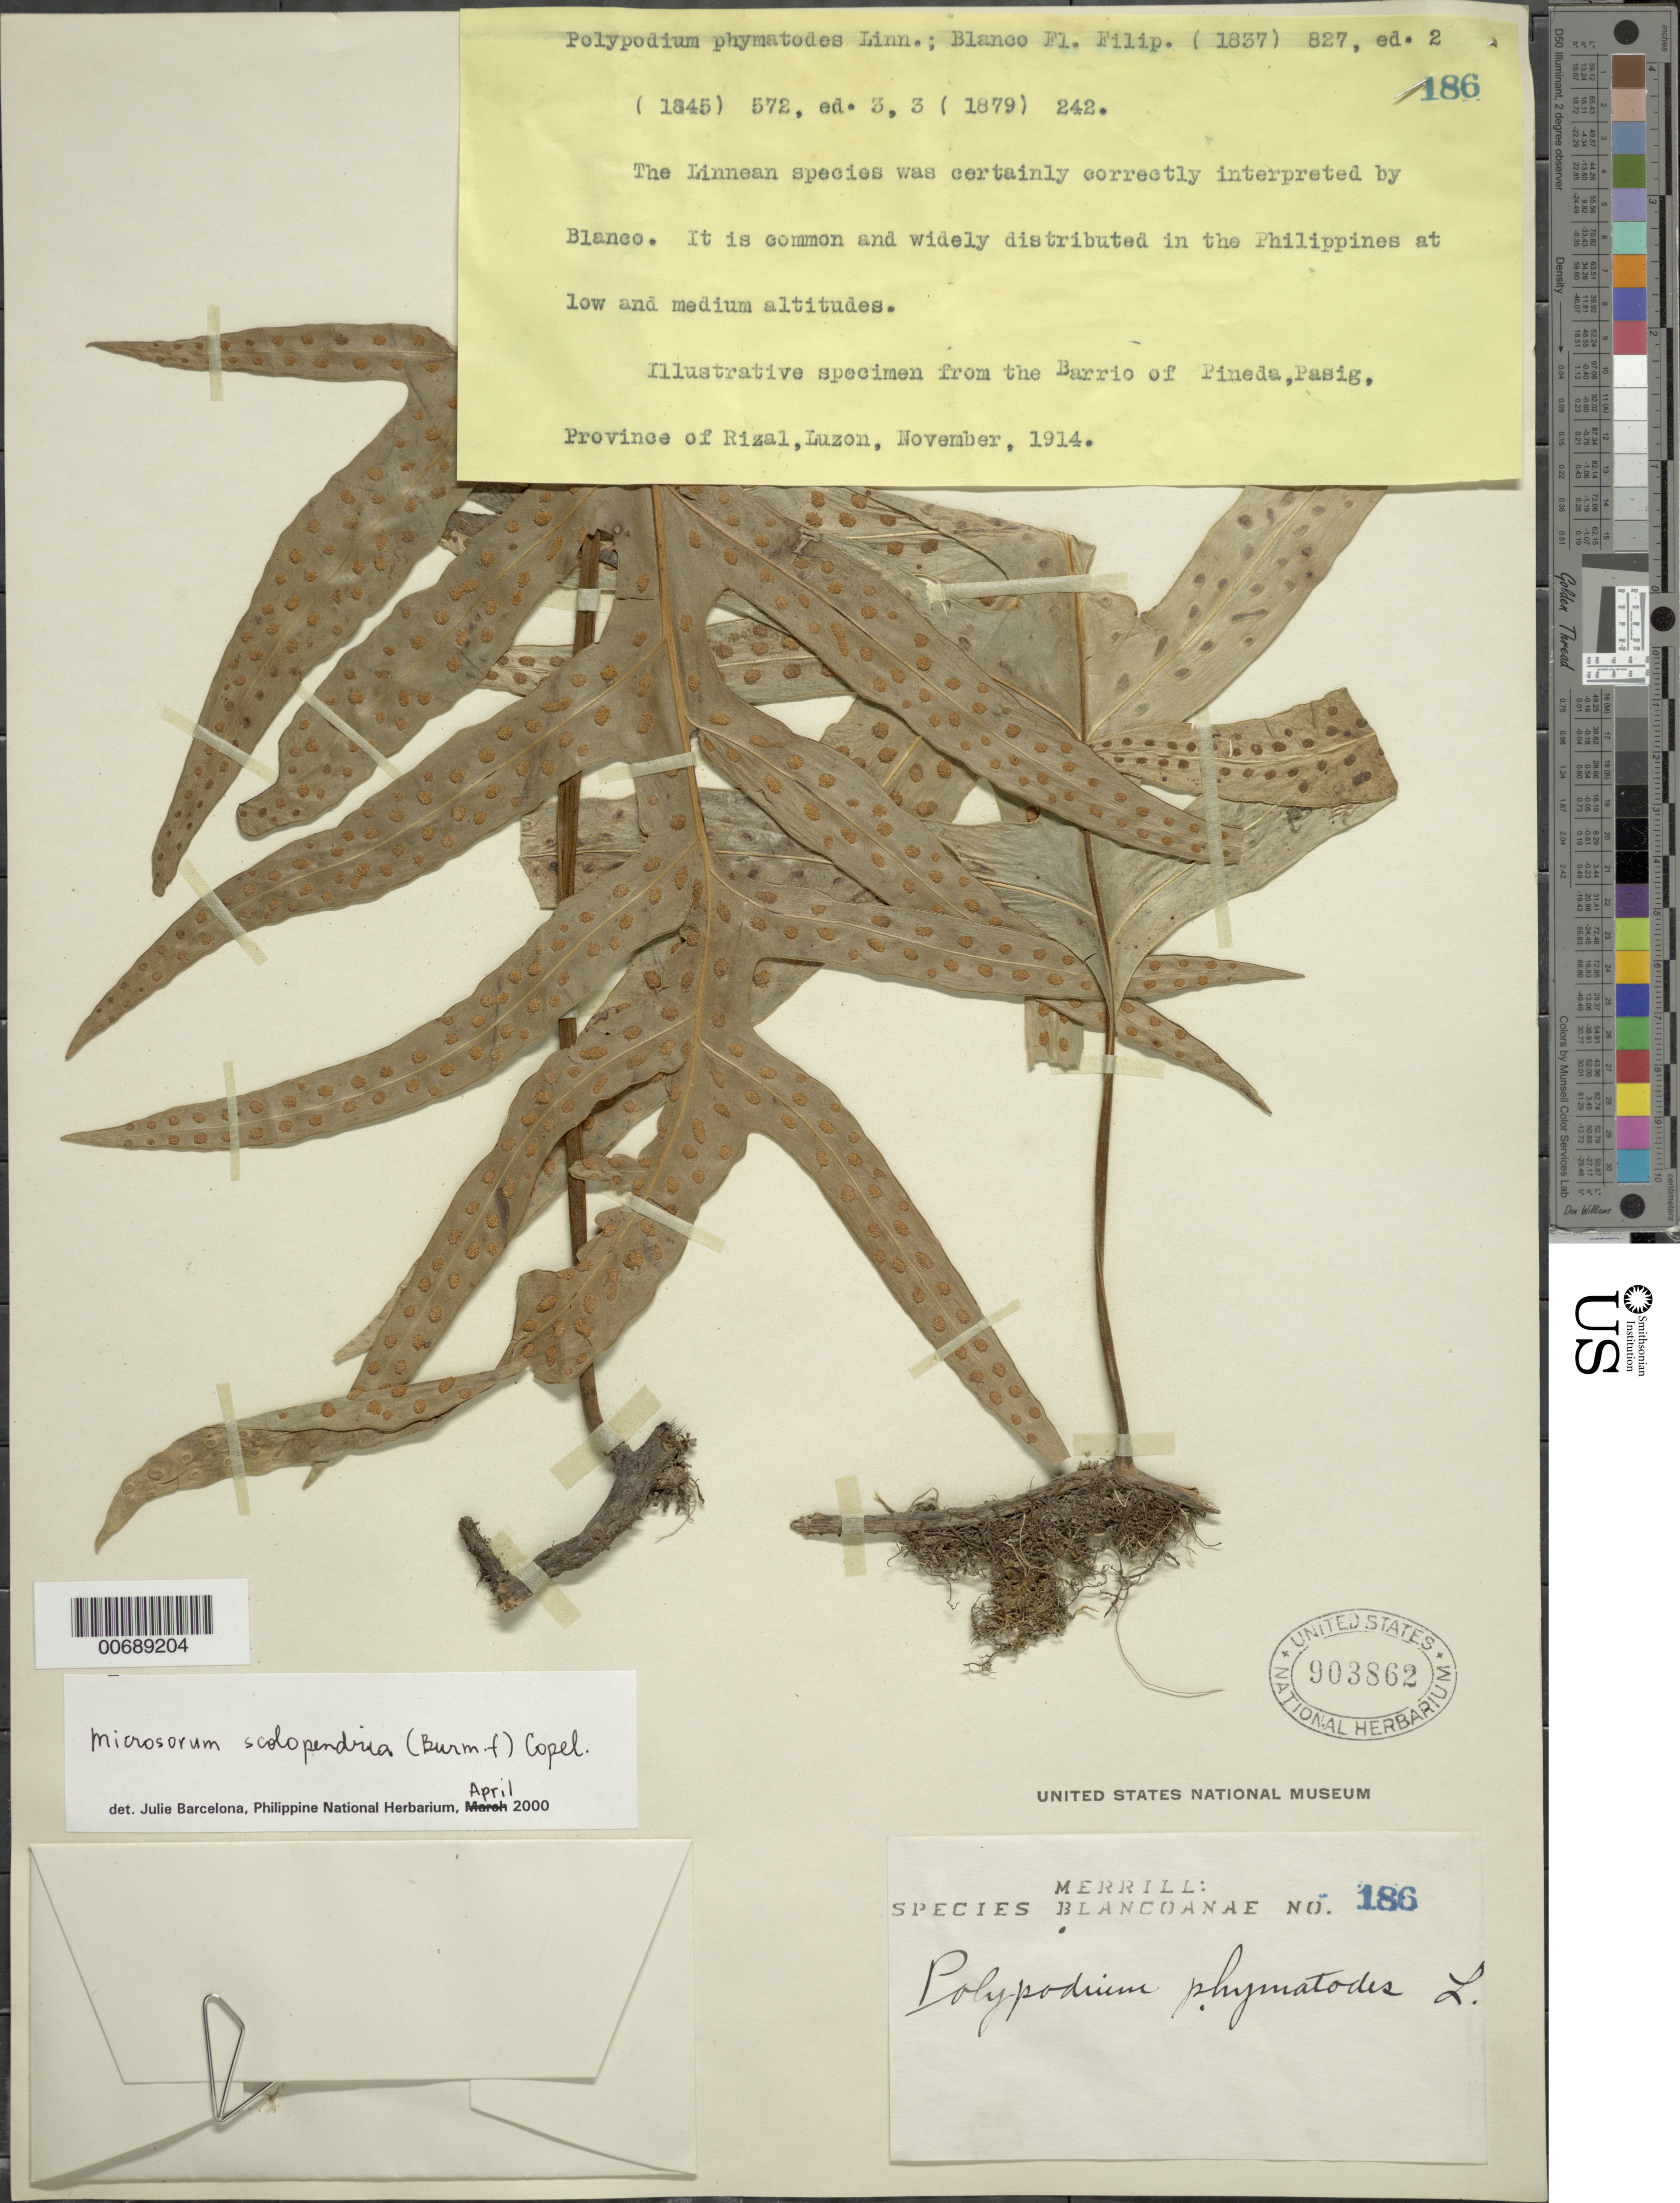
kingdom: Plantae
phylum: Tracheophyta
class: Polypodiopsida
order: Polypodiales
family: Polypodiaceae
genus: Microsorum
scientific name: Microsorum scolopendria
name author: (Burm. f.) Copel.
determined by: Barcelona, J.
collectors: E. D. Merrill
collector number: Sp. Blancoan. 0186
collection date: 1914-11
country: Philippines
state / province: National Capital Region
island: Luzon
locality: Barrio of Pineda, Pasig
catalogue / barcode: US 903862